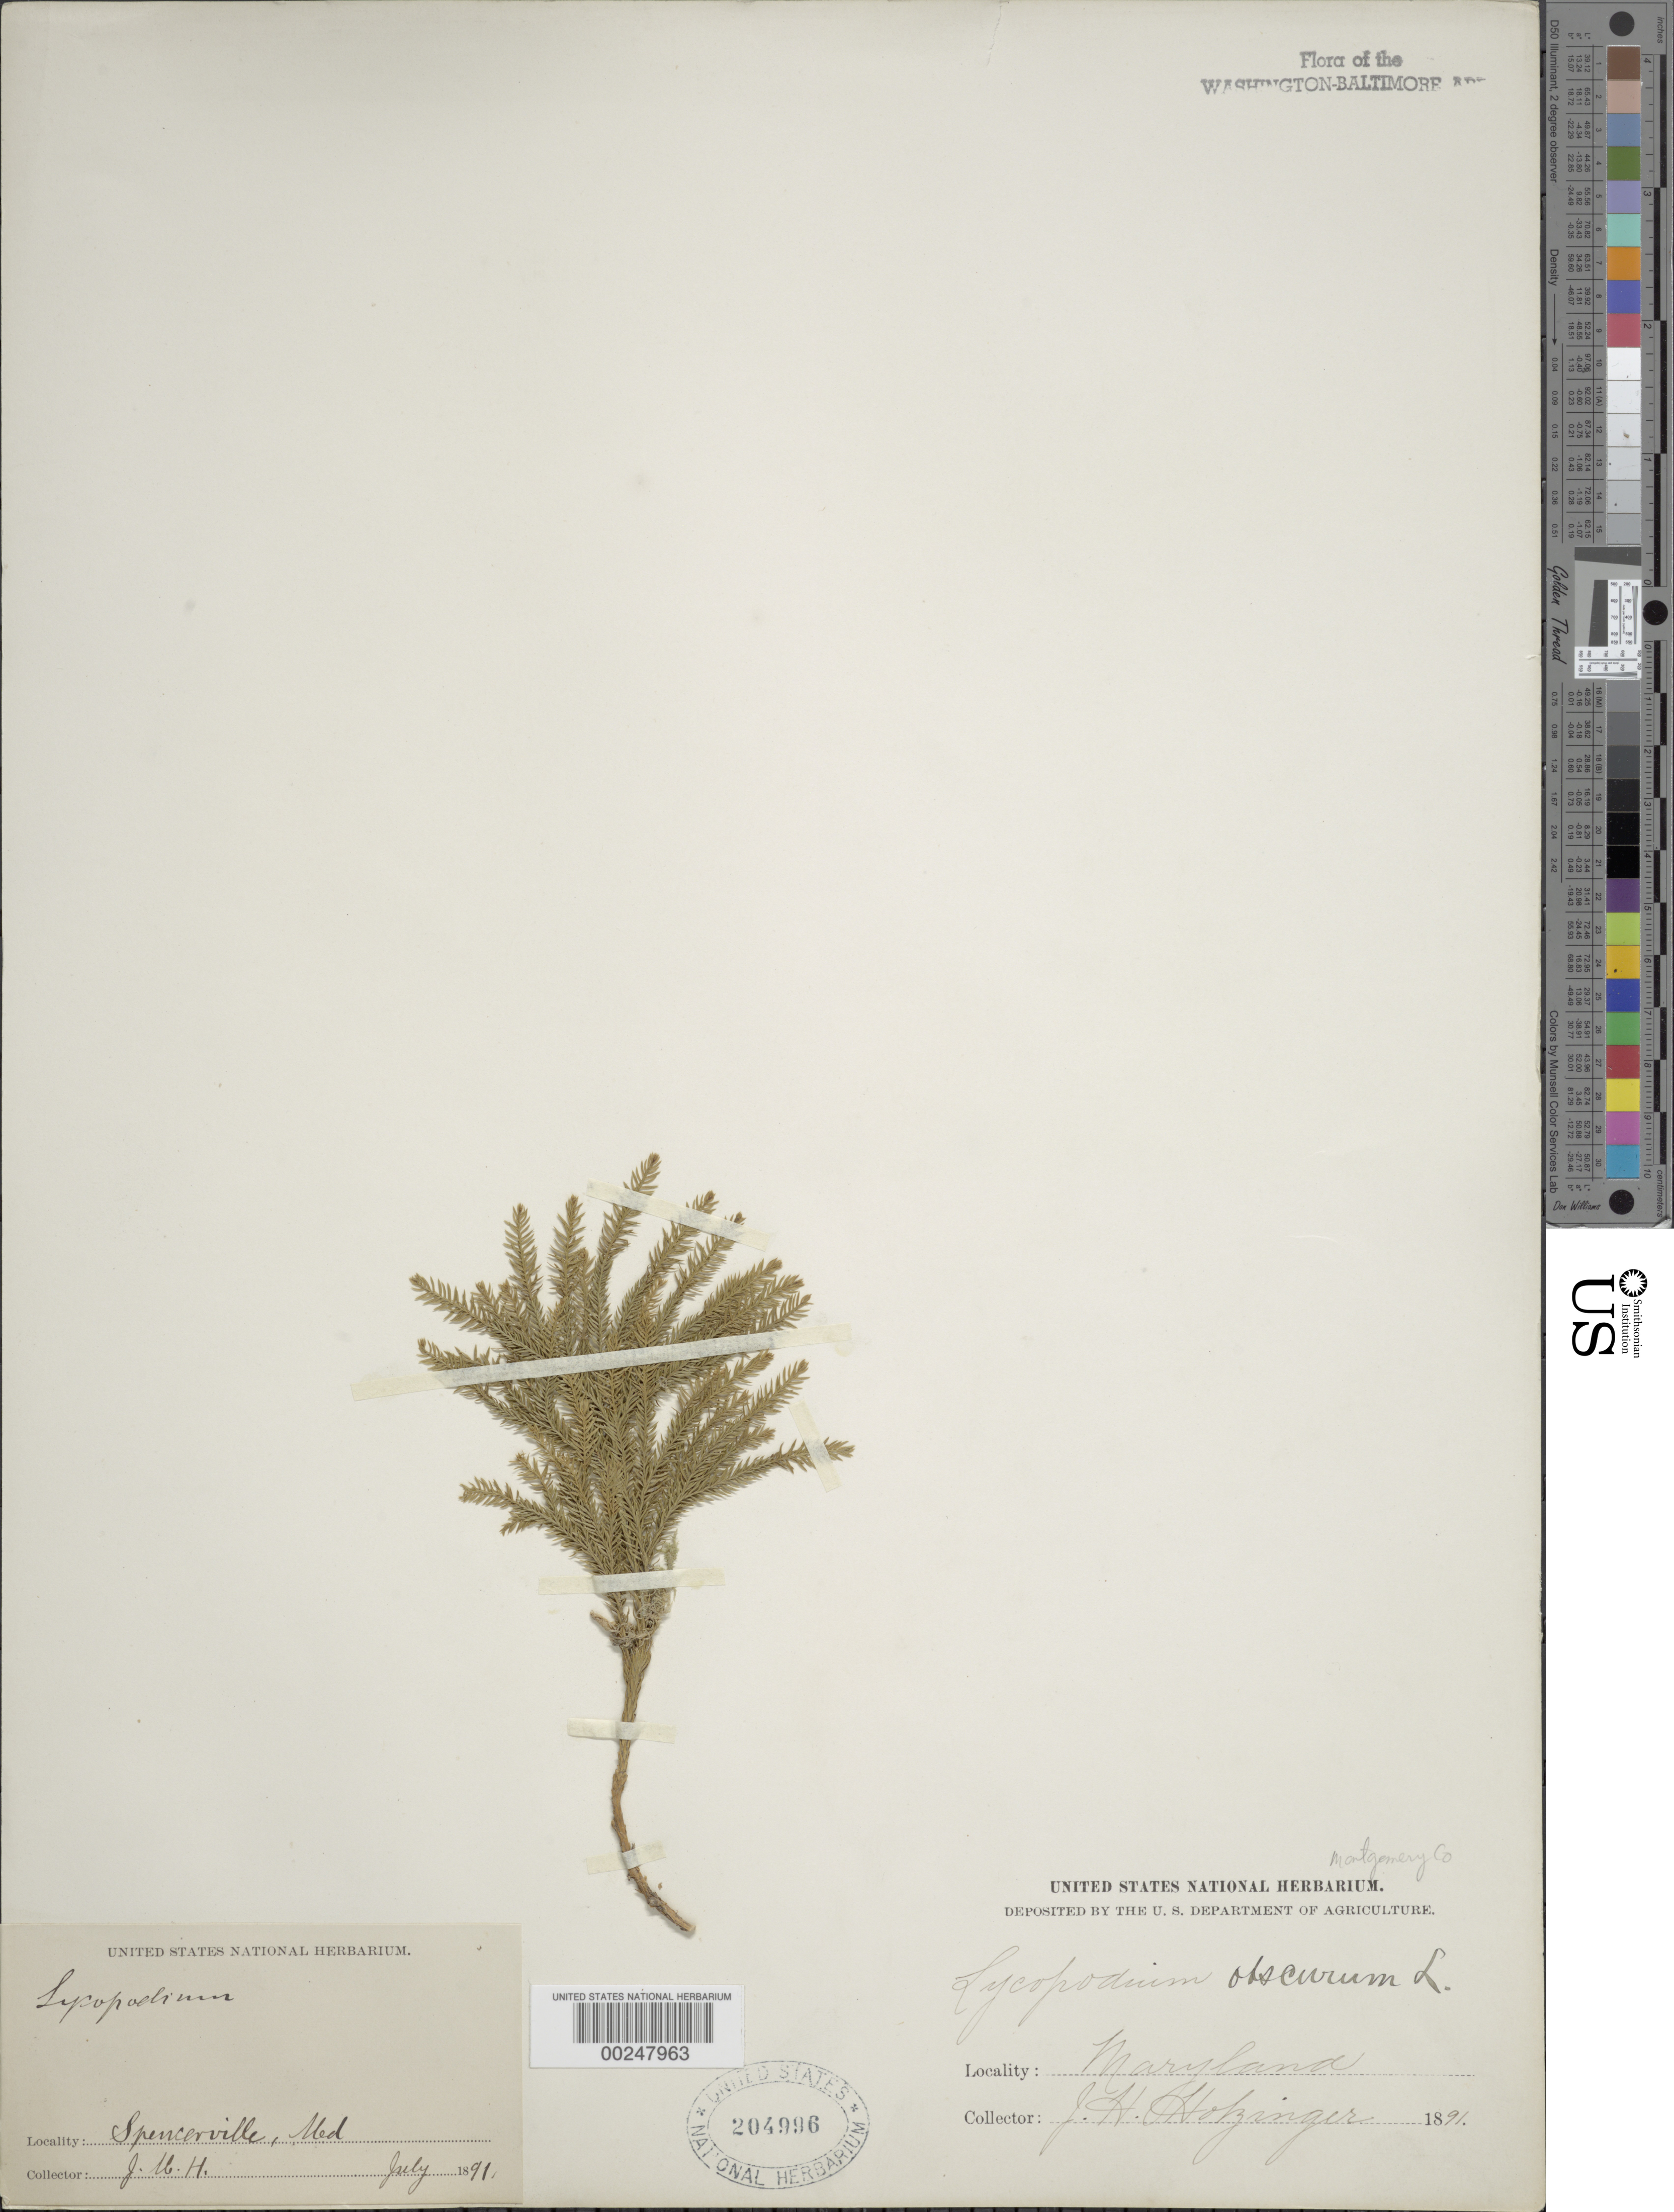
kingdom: Plantae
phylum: Tracheophyta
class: Lycopodiopsida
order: Lycopodiales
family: Lycopodiaceae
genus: Dendrolycopodium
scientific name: Dendrolycopodium obscurum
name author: (L.) A. Haines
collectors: J. M. Holzinger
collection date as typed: Jul 1891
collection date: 1891-07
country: United States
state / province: Maryland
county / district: Montgomery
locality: Spencerville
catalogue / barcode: US 204996